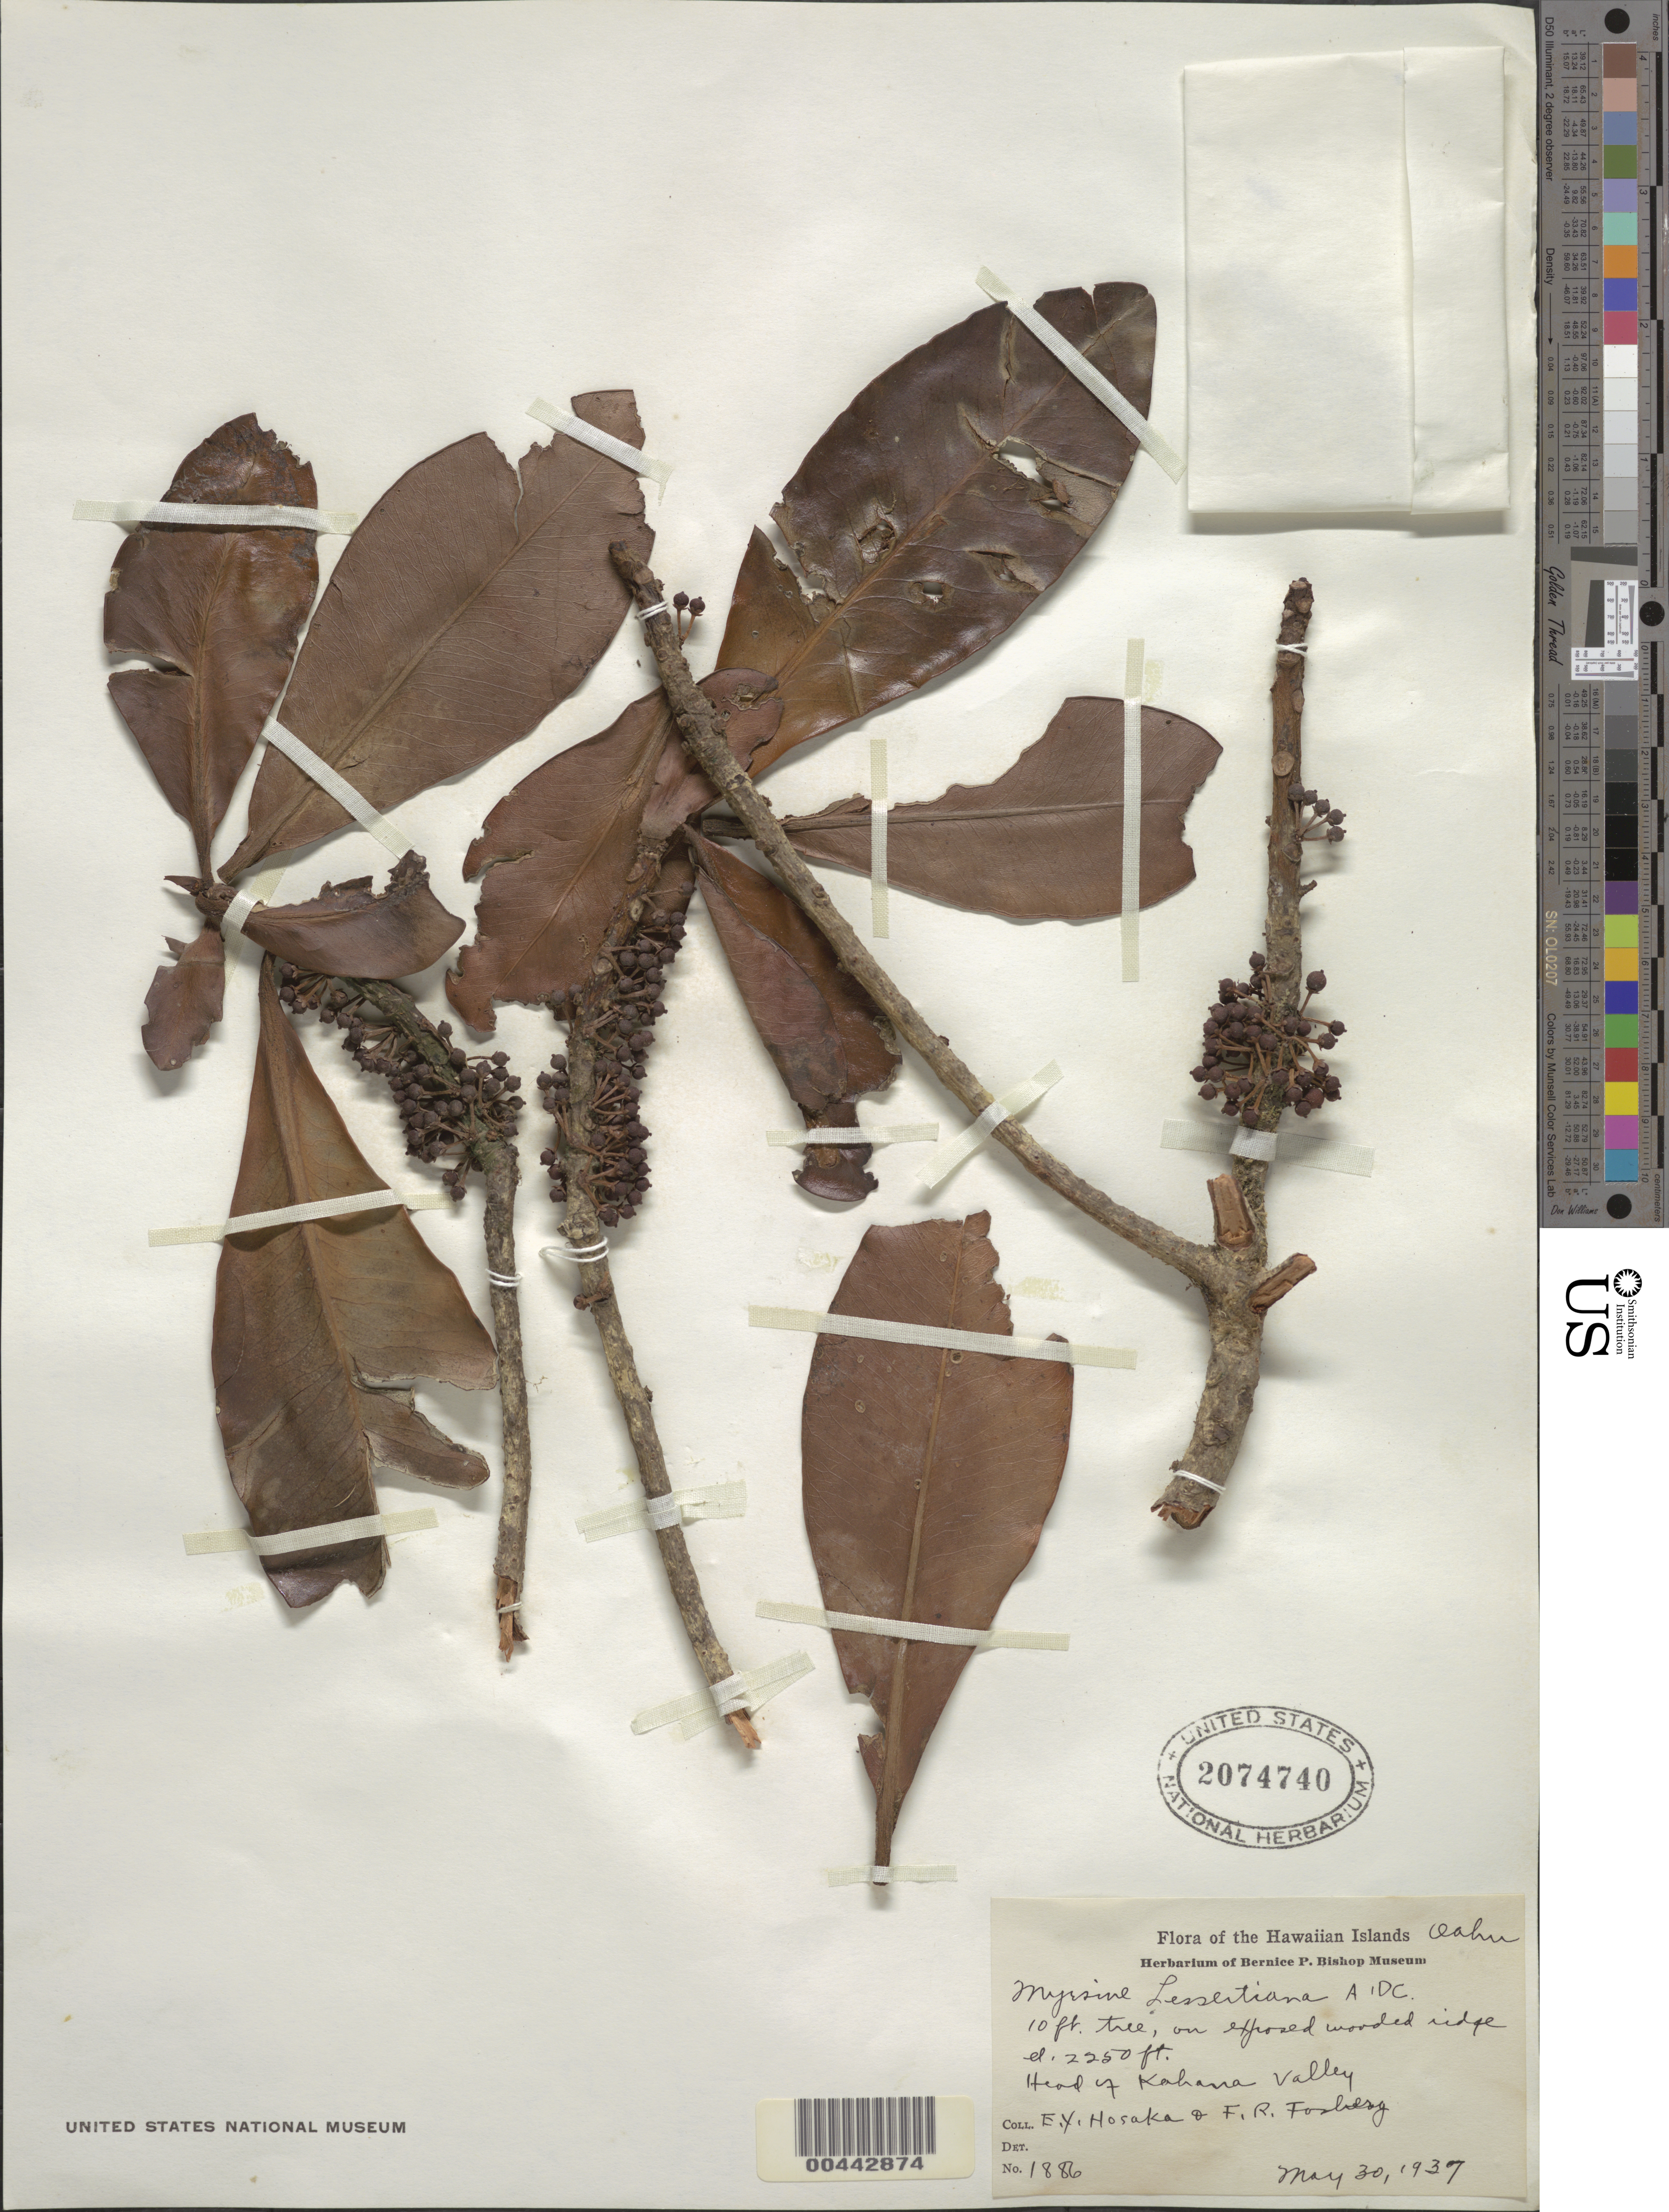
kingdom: Plantae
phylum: Tracheophyta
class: Magnoliopsida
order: Ericales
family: Primulaceae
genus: Myrsine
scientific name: Myrsine lessertiana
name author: A. DC.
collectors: E. Y. Hosaka & F. R. Fosberg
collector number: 1886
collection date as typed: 30 May 1937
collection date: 1937-05-30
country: United States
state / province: Hawaii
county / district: Honolulu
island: Oahu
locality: Head of Kahana Valley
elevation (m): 686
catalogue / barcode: US 2074740